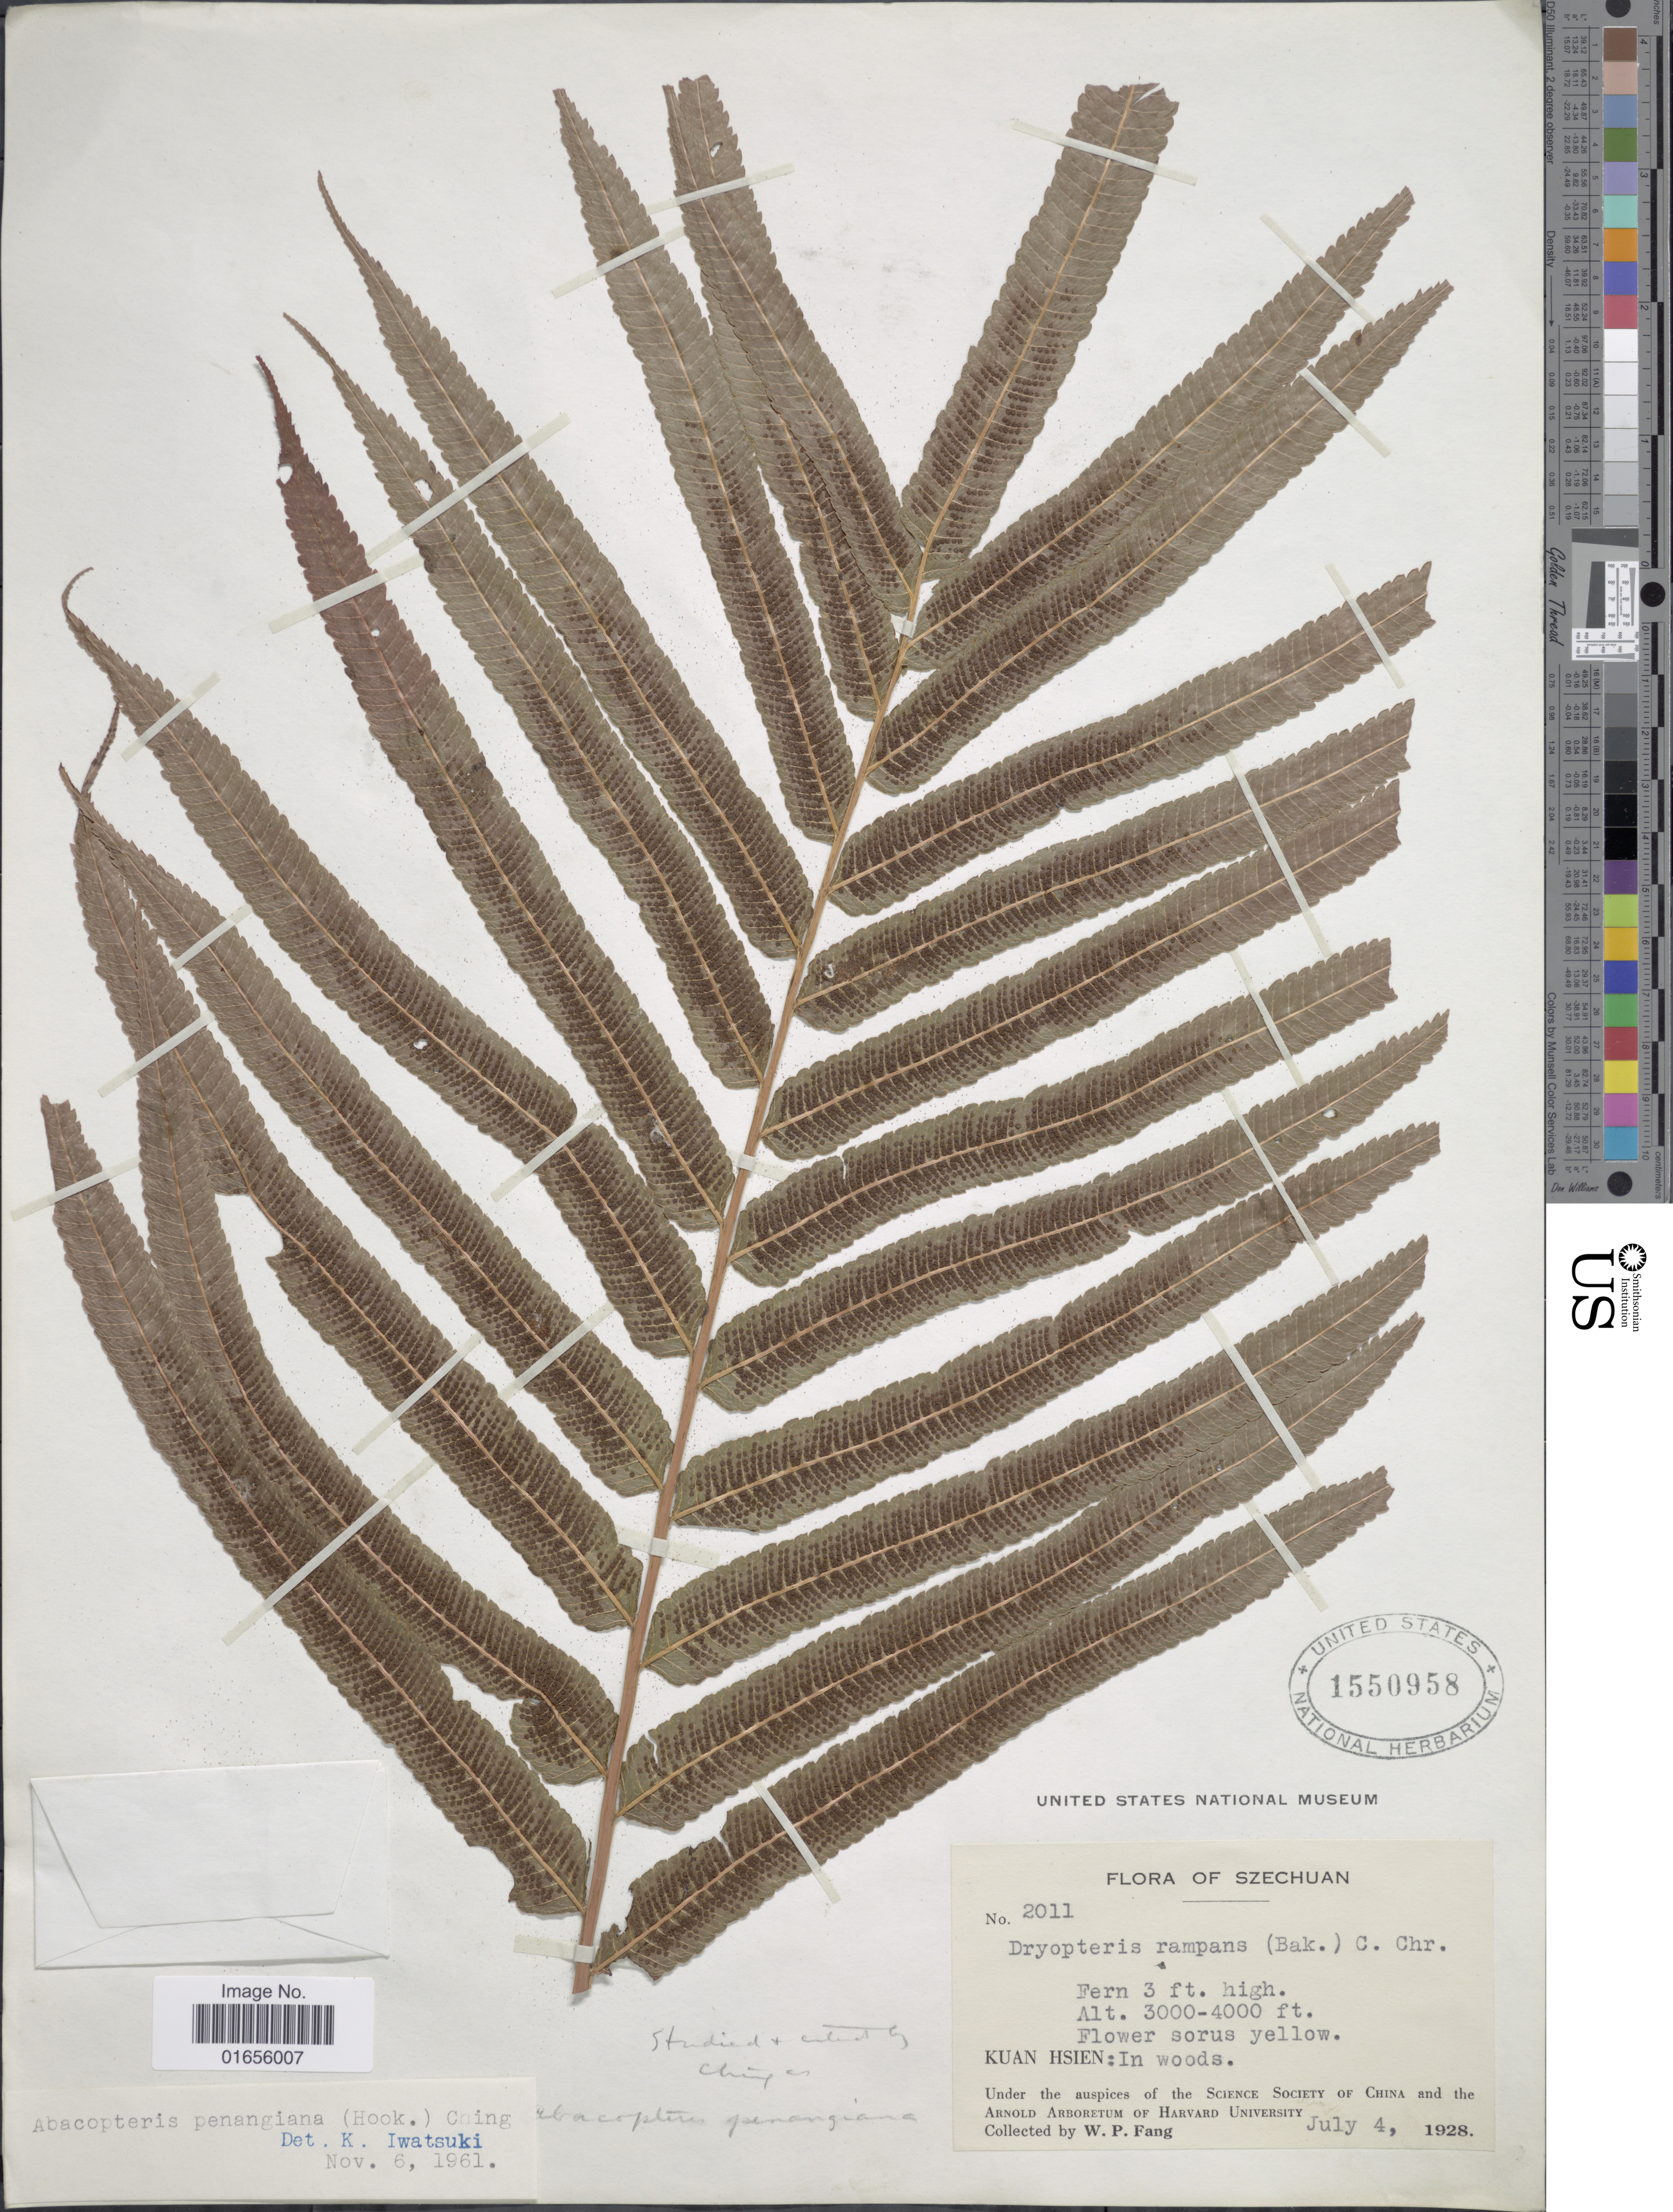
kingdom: Plantae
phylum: Tracheophyta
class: Polypodiopsida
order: Polypodiales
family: Thelypteridaceae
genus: Pronephrium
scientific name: Pronephrium penangiana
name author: (Hook.) Holttum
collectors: W. P. Fang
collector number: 2011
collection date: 1928-07-04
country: China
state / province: Sichuan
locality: Kuan Hsien: In woods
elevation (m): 914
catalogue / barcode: US 1550958